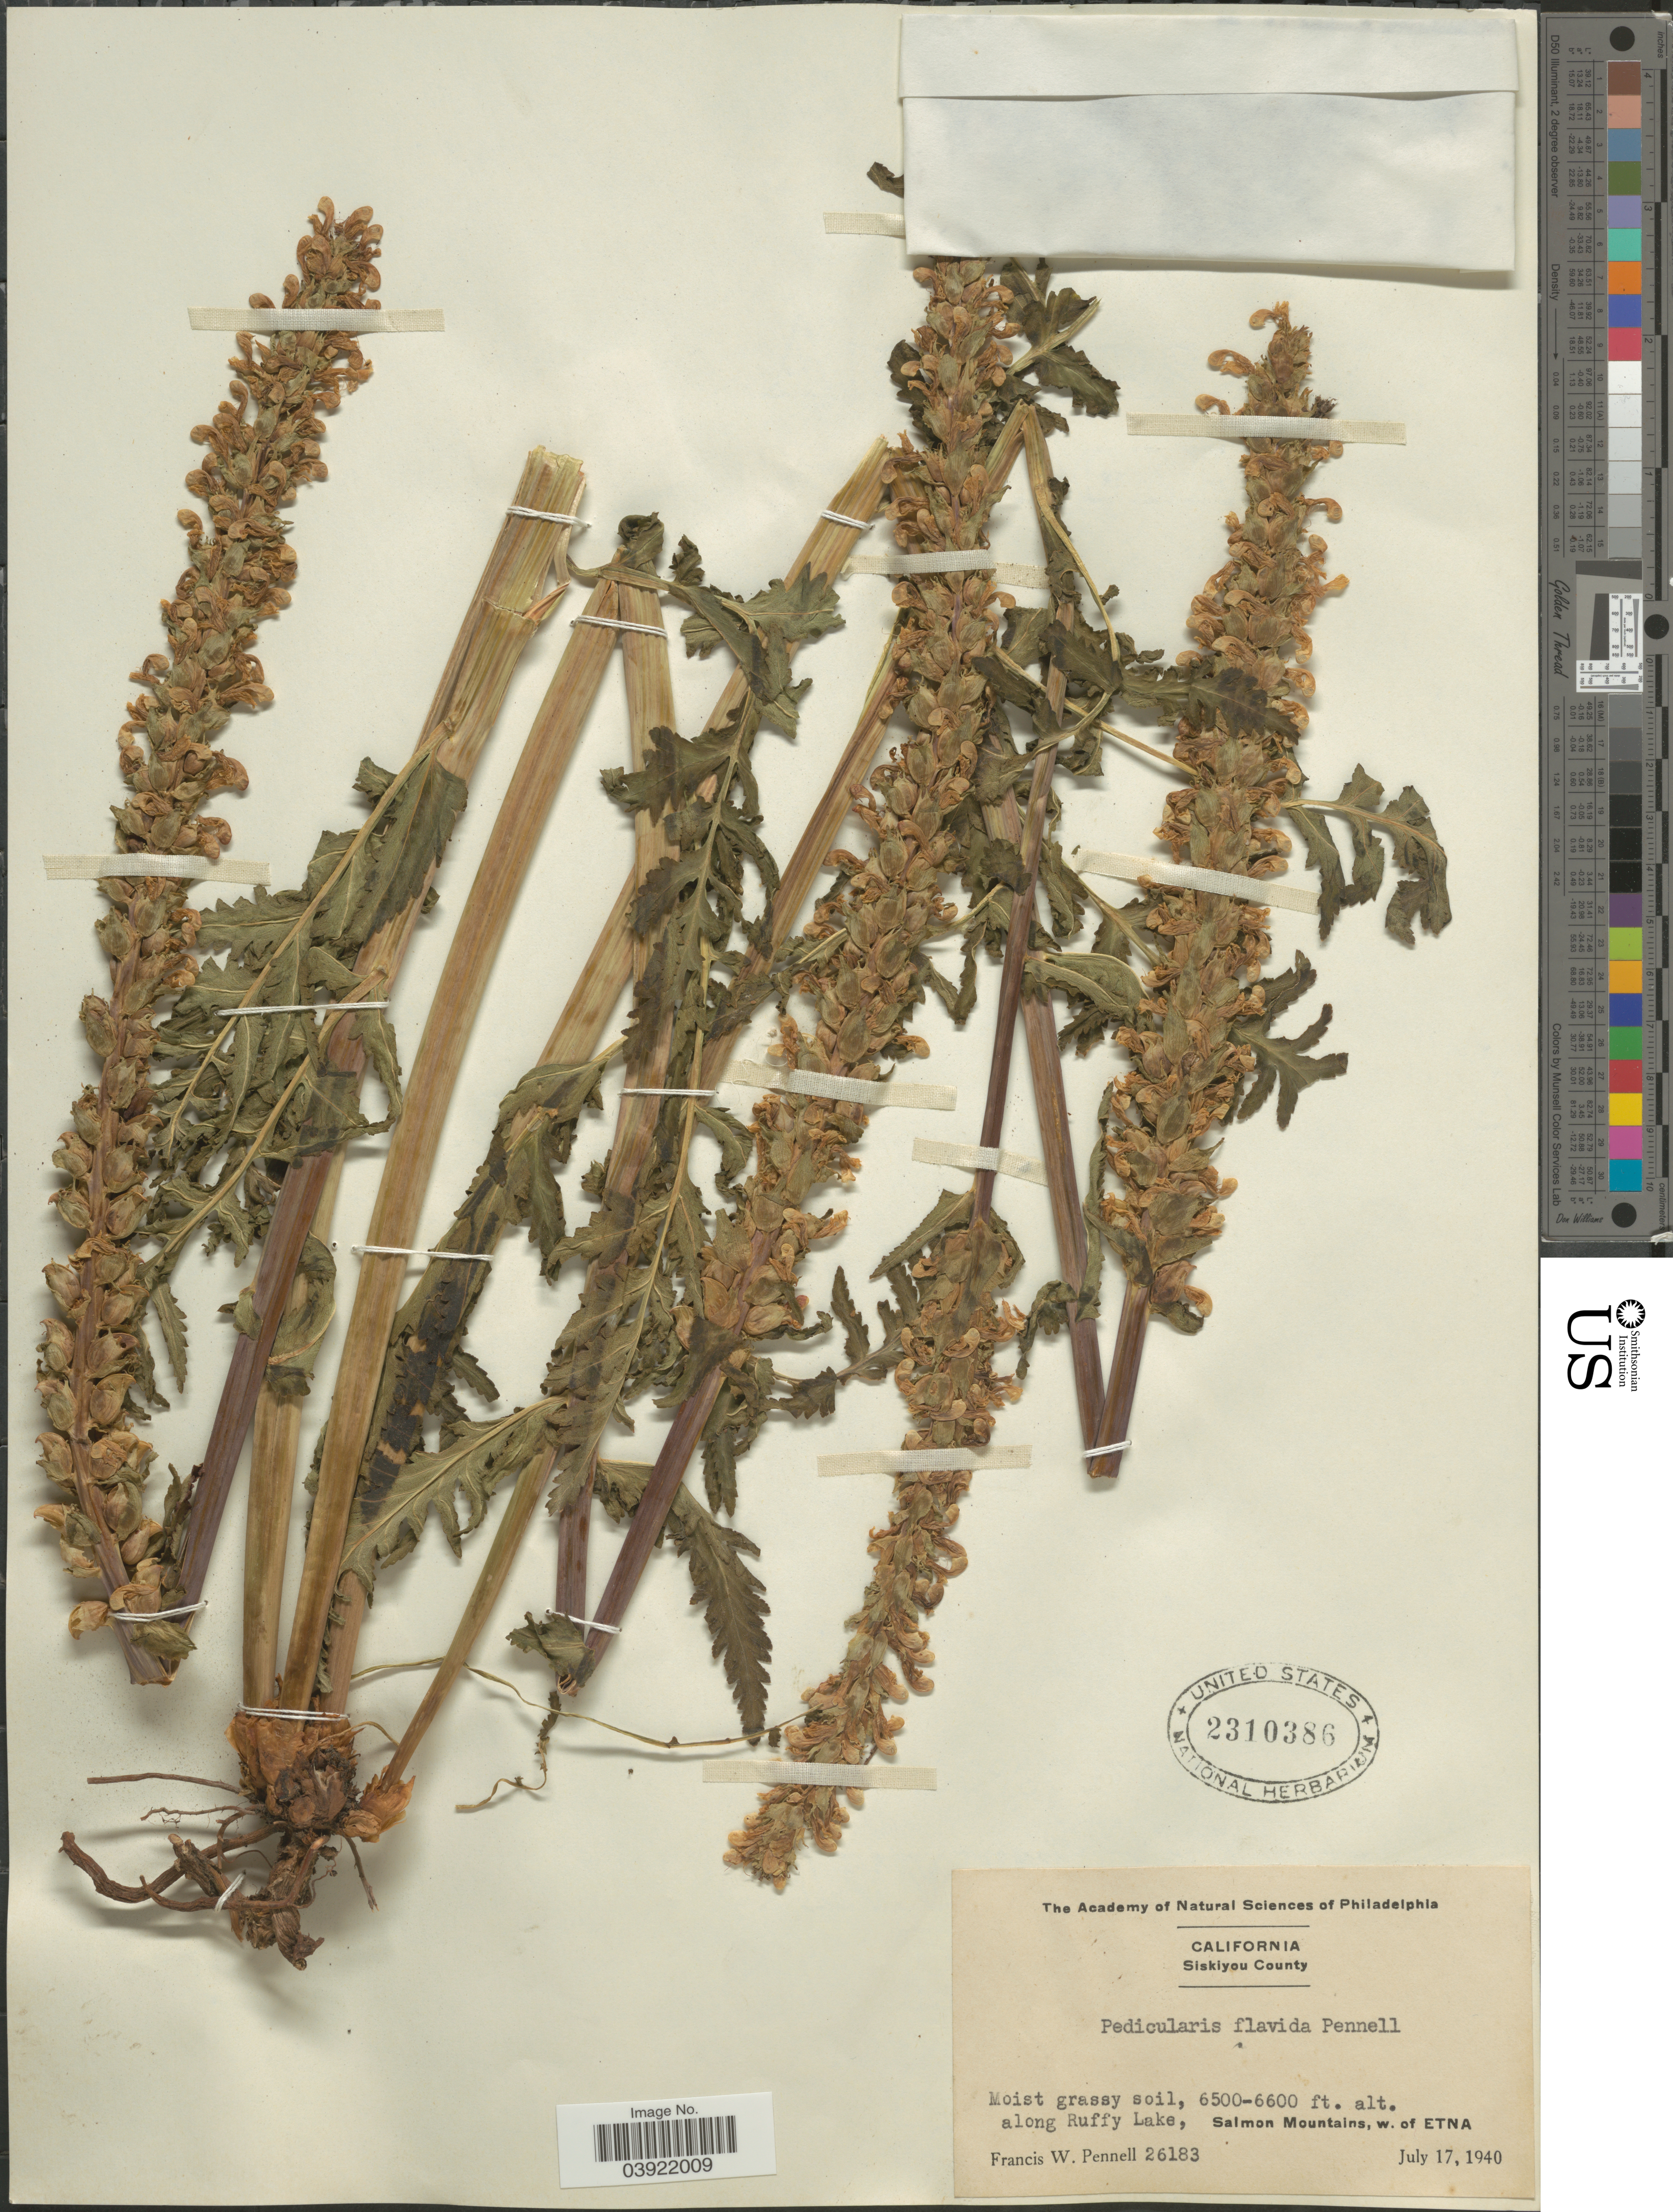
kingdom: Plantae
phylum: Tracheophyta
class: Magnoliopsida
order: Lamiales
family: Orobanchaceae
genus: Pedicularis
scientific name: Pedicularis flavida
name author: Pennell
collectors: F. W. Pennell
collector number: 26183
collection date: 1940-07-17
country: United States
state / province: California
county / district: Siskiyou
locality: Siskiyou County. Along Ruffy Lake, Salmon Mountains, w. of Etna.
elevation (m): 1981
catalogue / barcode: US 2310386